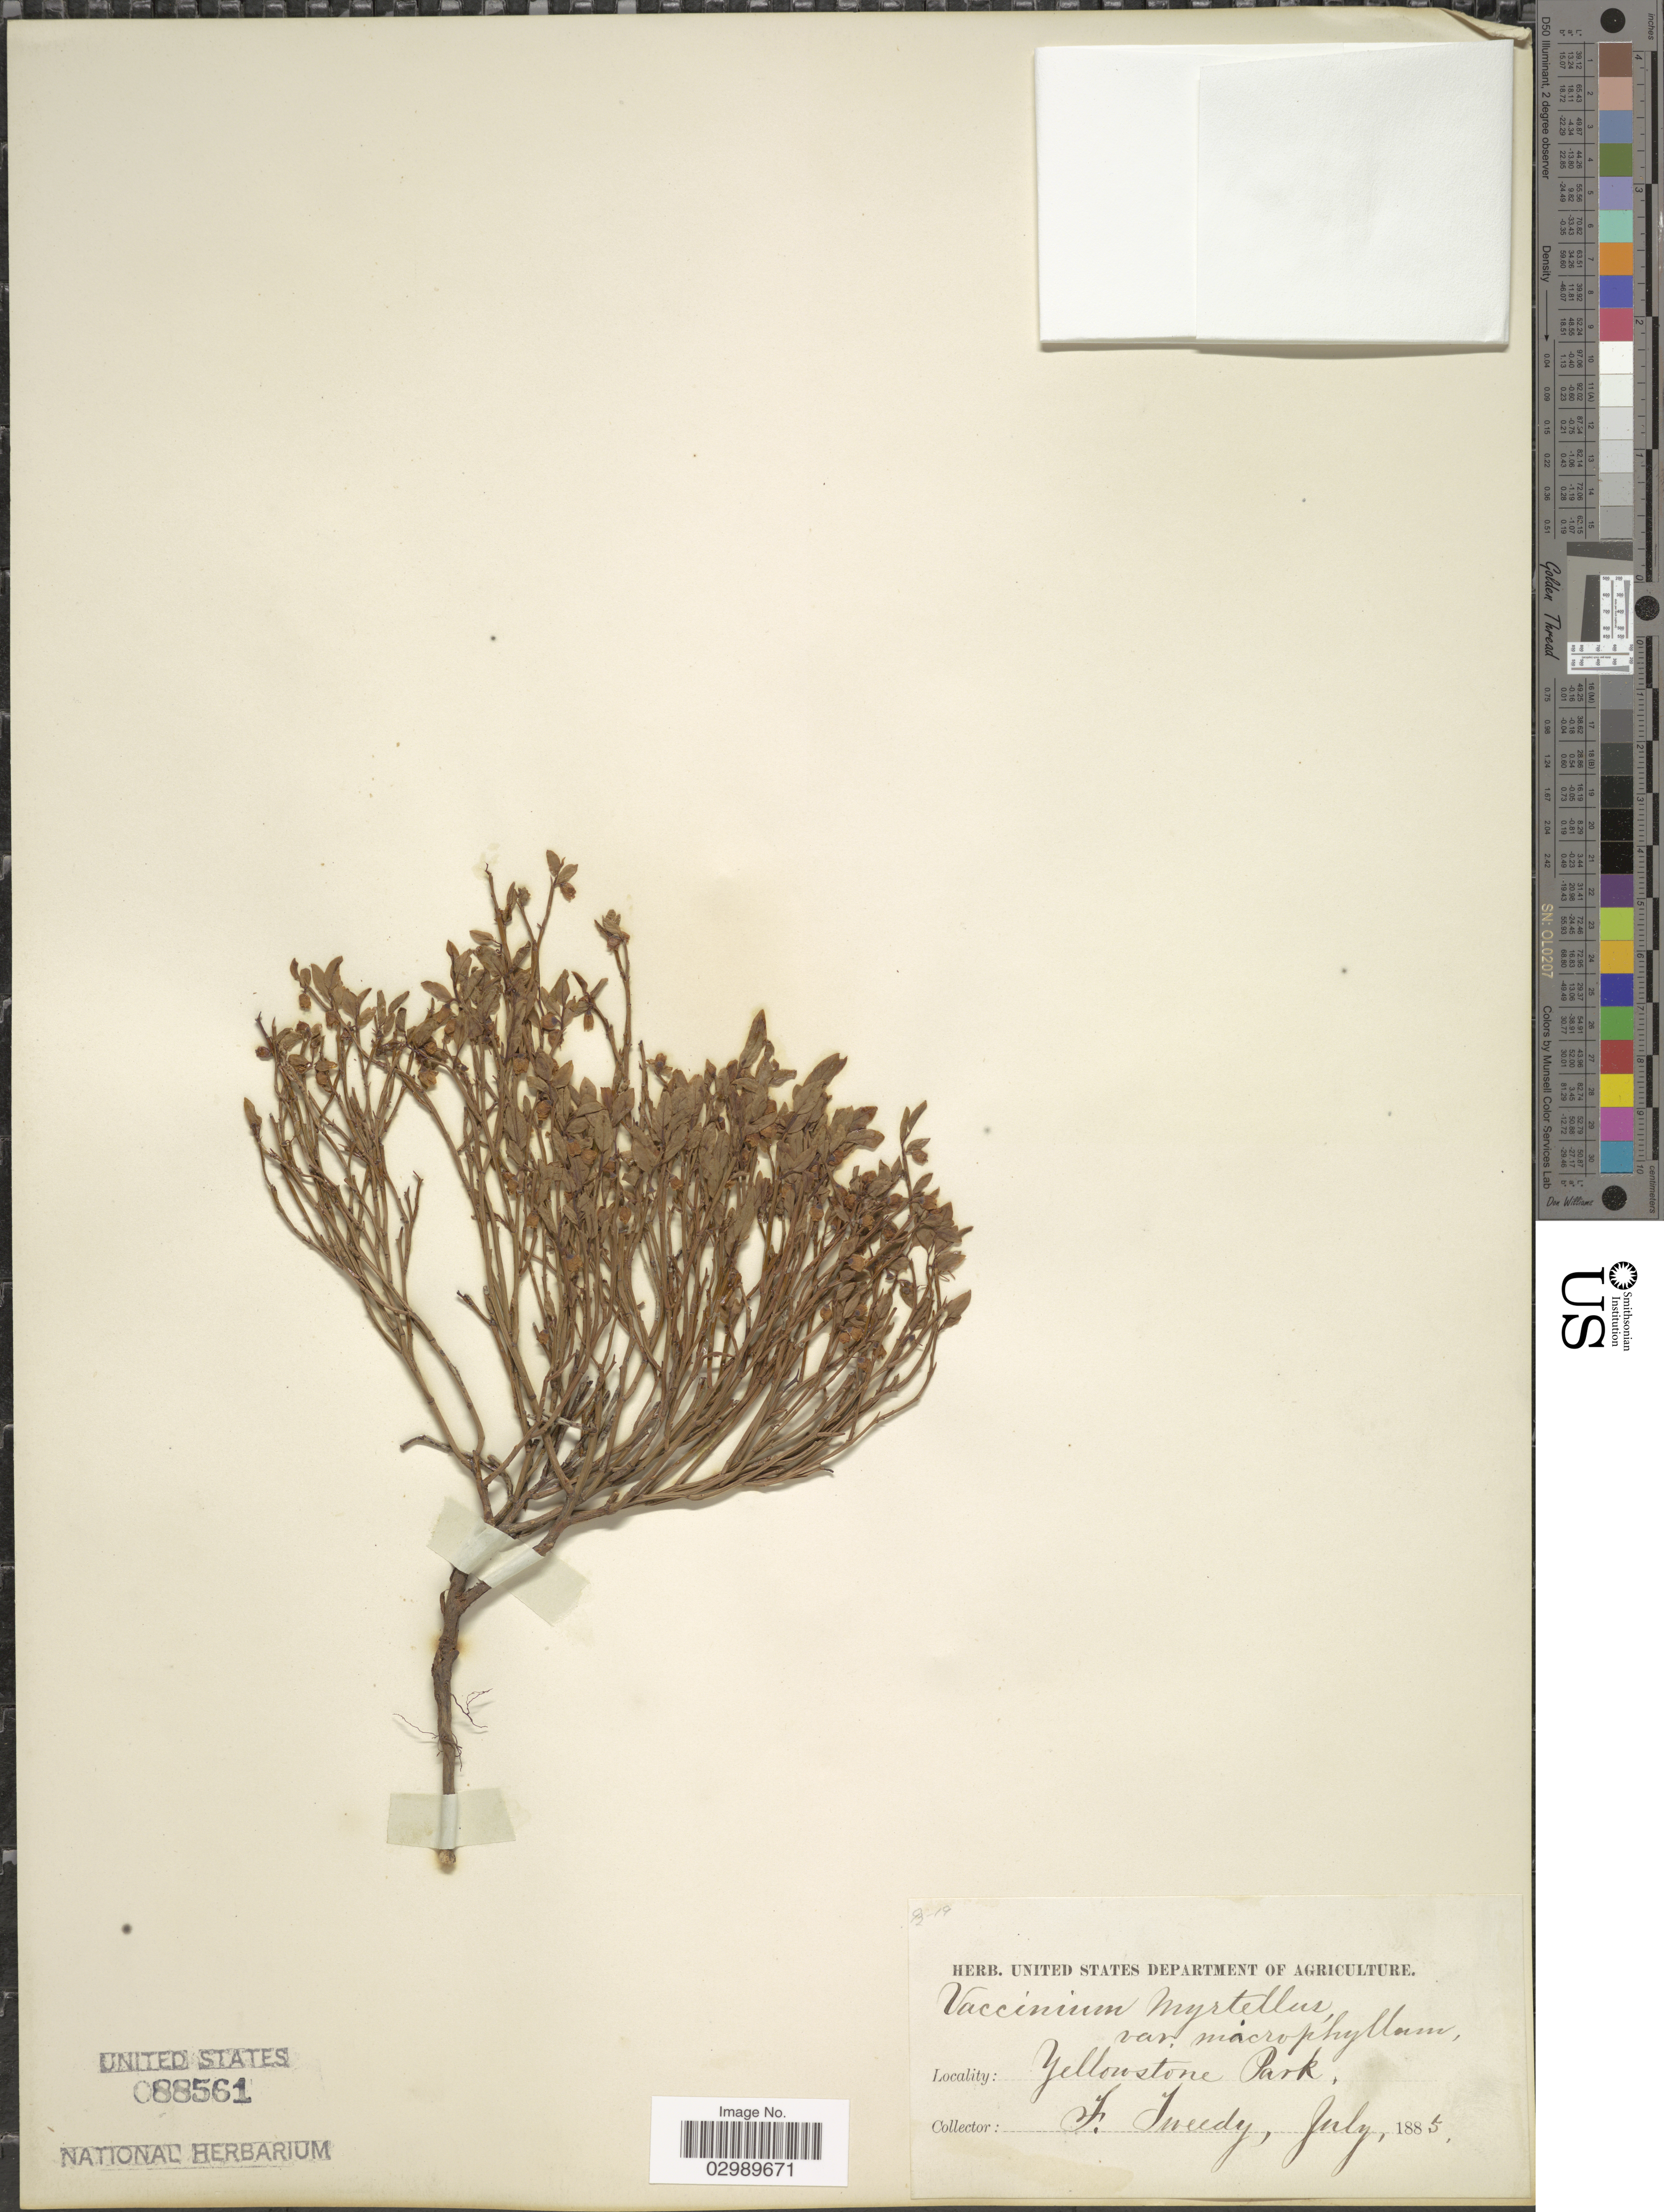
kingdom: Plantae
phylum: Tracheophyta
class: Magnoliopsida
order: Ericales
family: Ericaceae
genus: Vaccinium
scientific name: Vaccinium scoparium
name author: Leiberg ex Coville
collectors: F. Tweedy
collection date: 1885-07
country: United States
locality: Yellowstone Park.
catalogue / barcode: US 88561